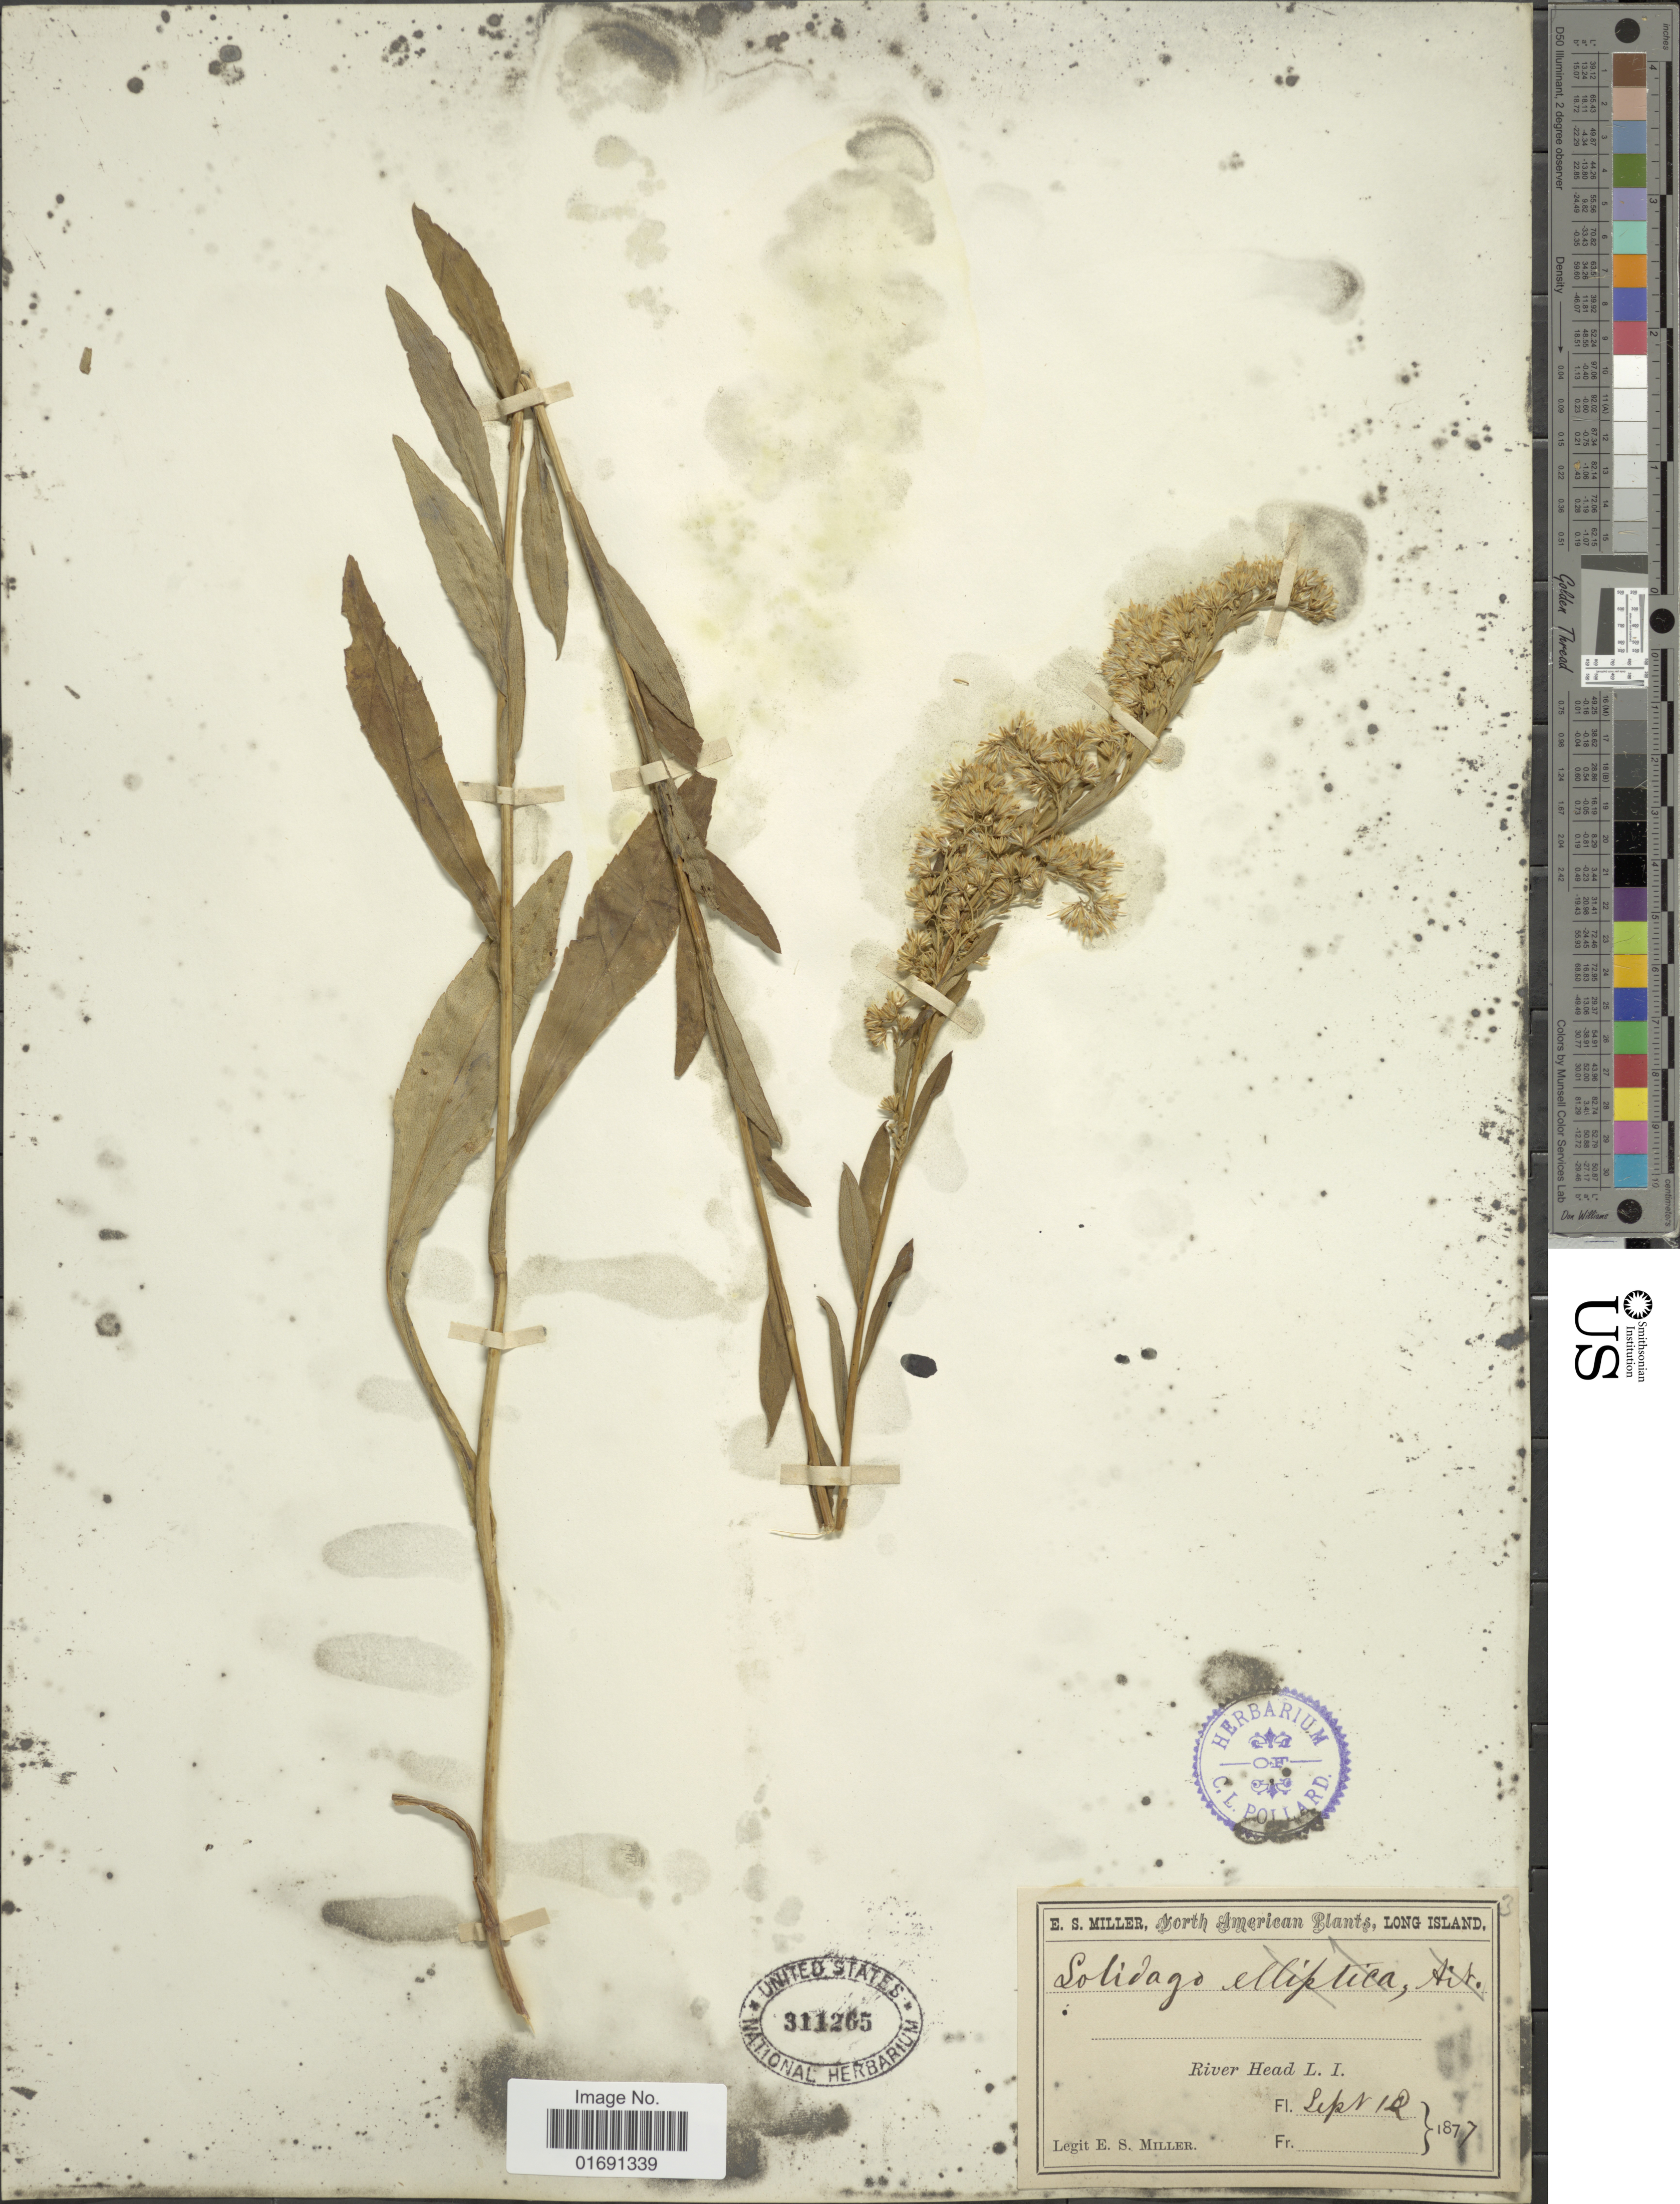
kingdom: Plantae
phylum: Tracheophyta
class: Magnoliopsida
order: Asterales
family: Asteraceae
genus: Solidago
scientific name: Solidago uniligulata var. neglecta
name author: Fernald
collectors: E. S. Miller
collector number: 3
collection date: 1877-09-12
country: United States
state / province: New York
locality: North America, Long Island, River Head L. I.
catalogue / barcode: US 311265